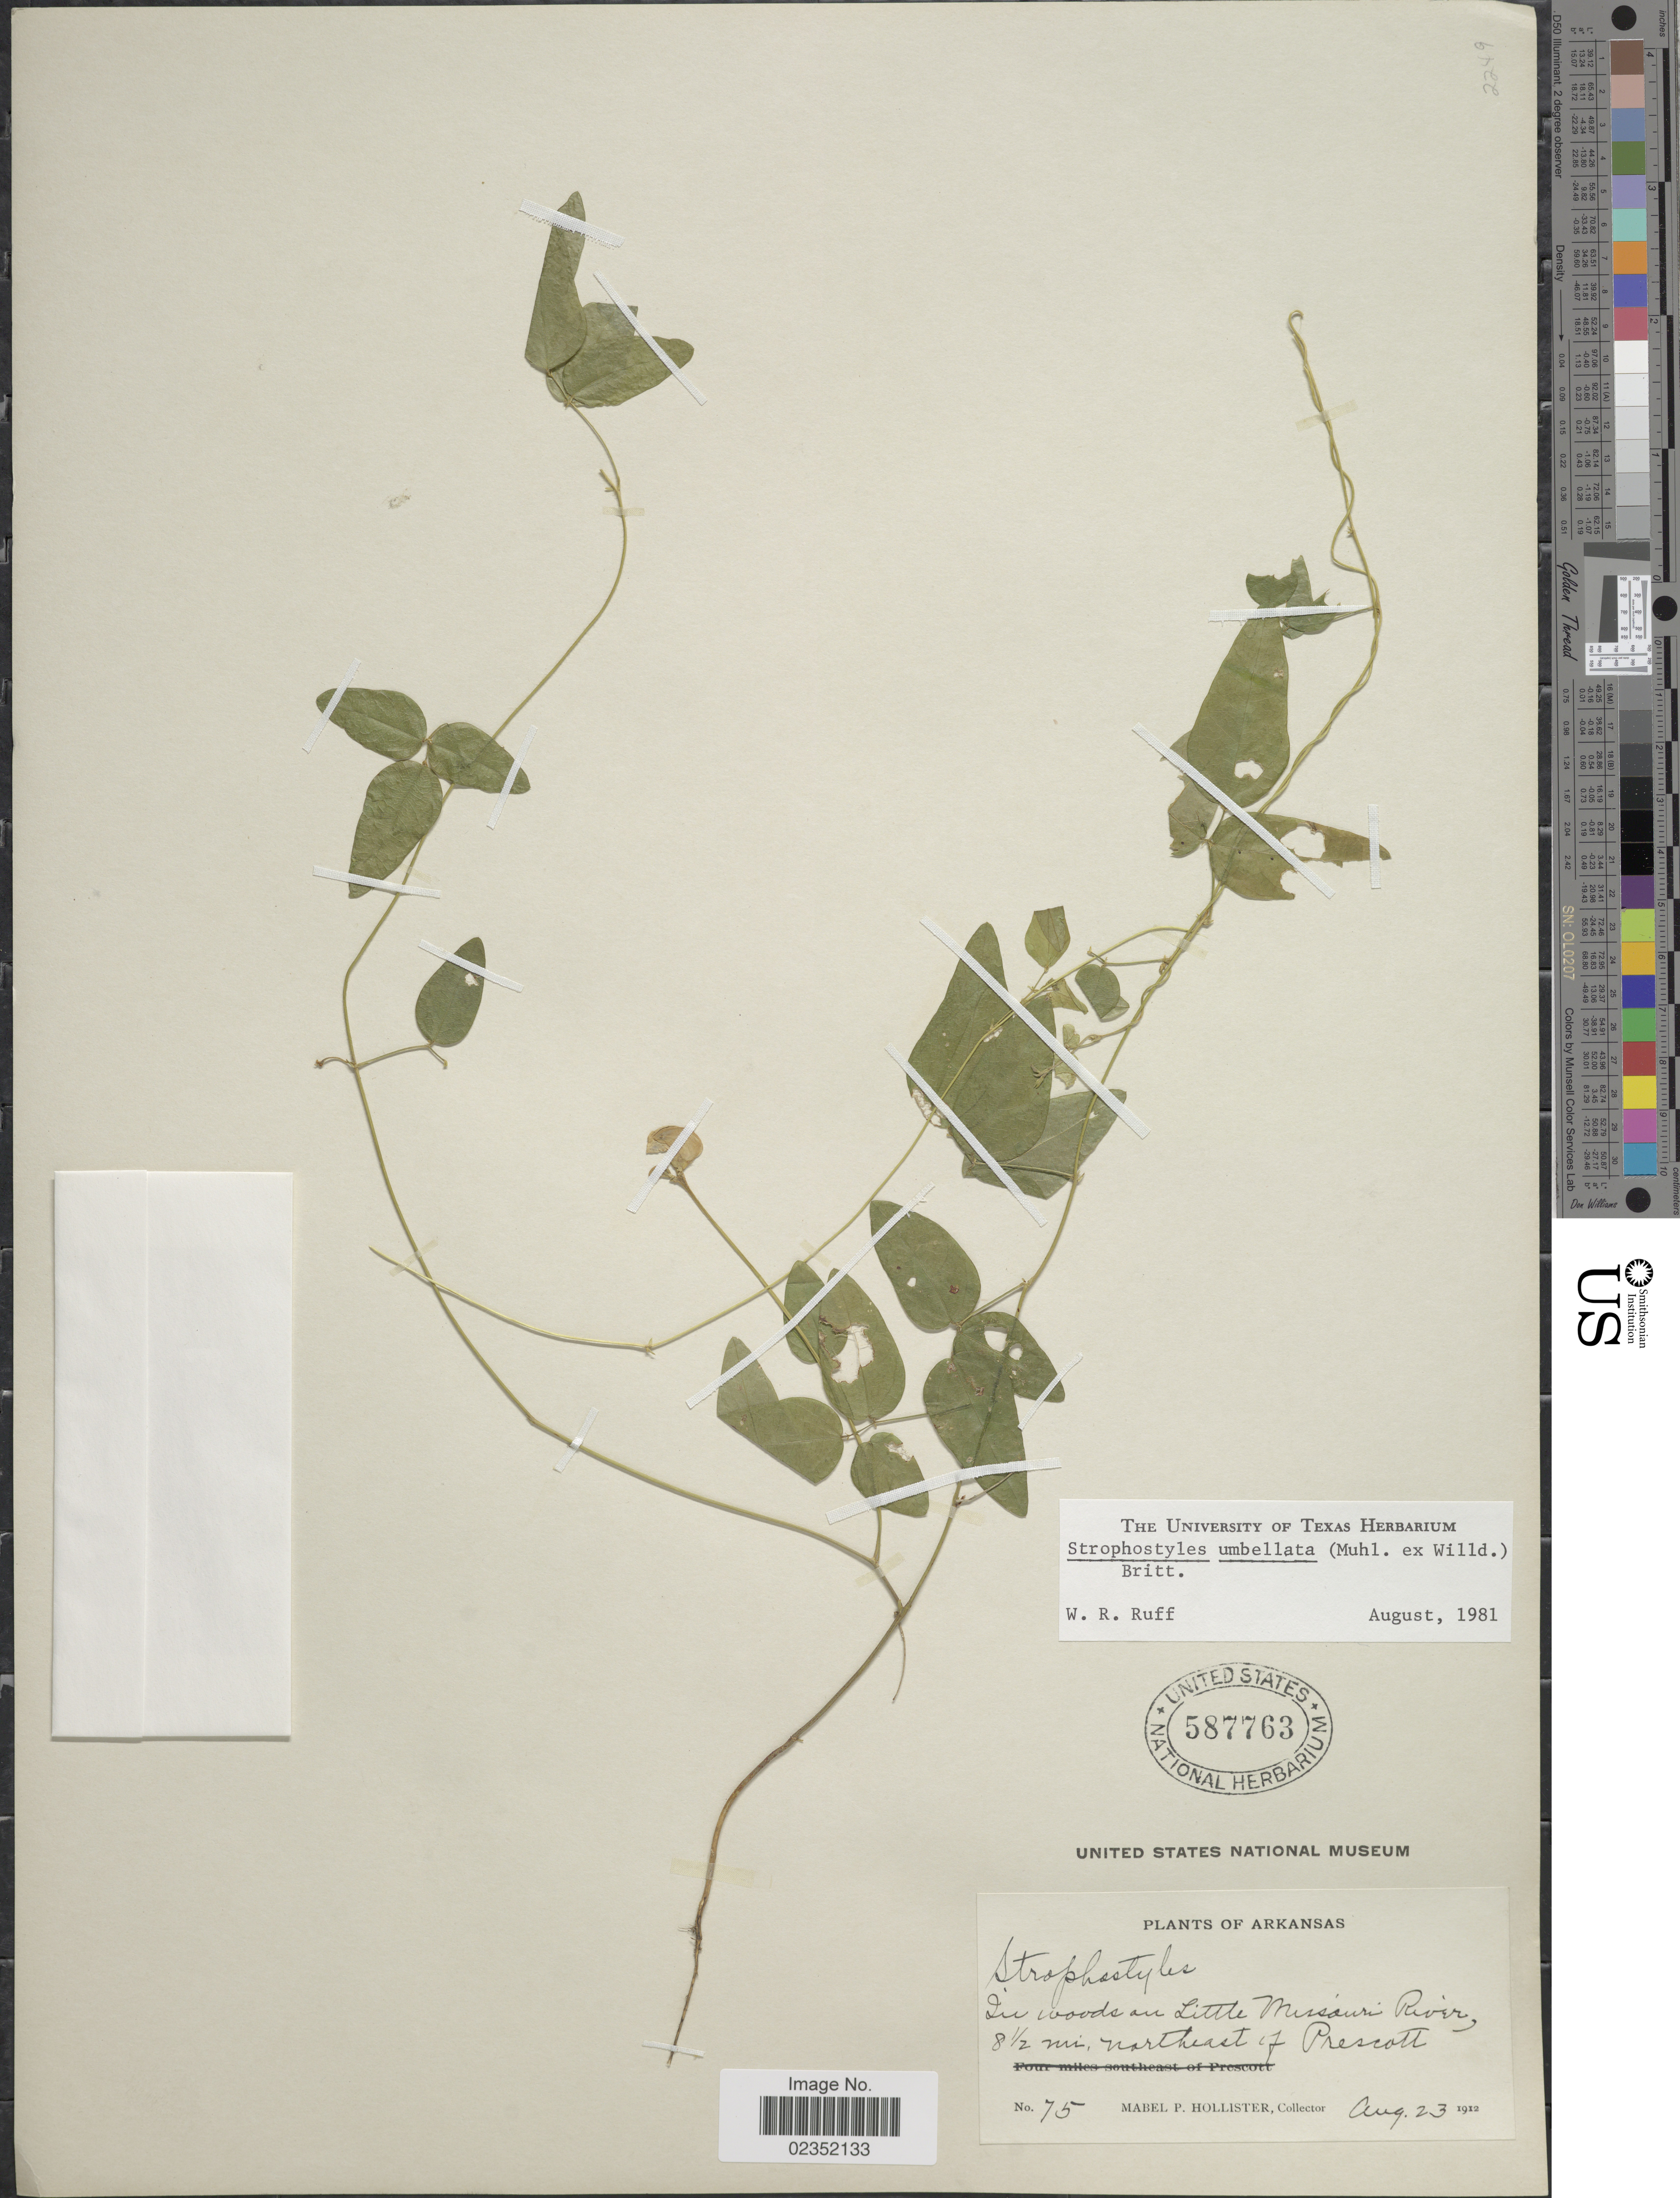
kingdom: Plantae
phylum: Tracheophyta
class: Magnoliopsida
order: Fabales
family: Fabaceae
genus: Strophostyles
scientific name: Strophostyles umbellata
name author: (Muhl. ex Willd.) Britton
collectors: M. Hollister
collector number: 75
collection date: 1912-08-23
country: United States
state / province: Arkansas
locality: In woods on Little Missouri River, 8 1/2 mi. northeast of Prescott.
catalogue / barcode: US 587763